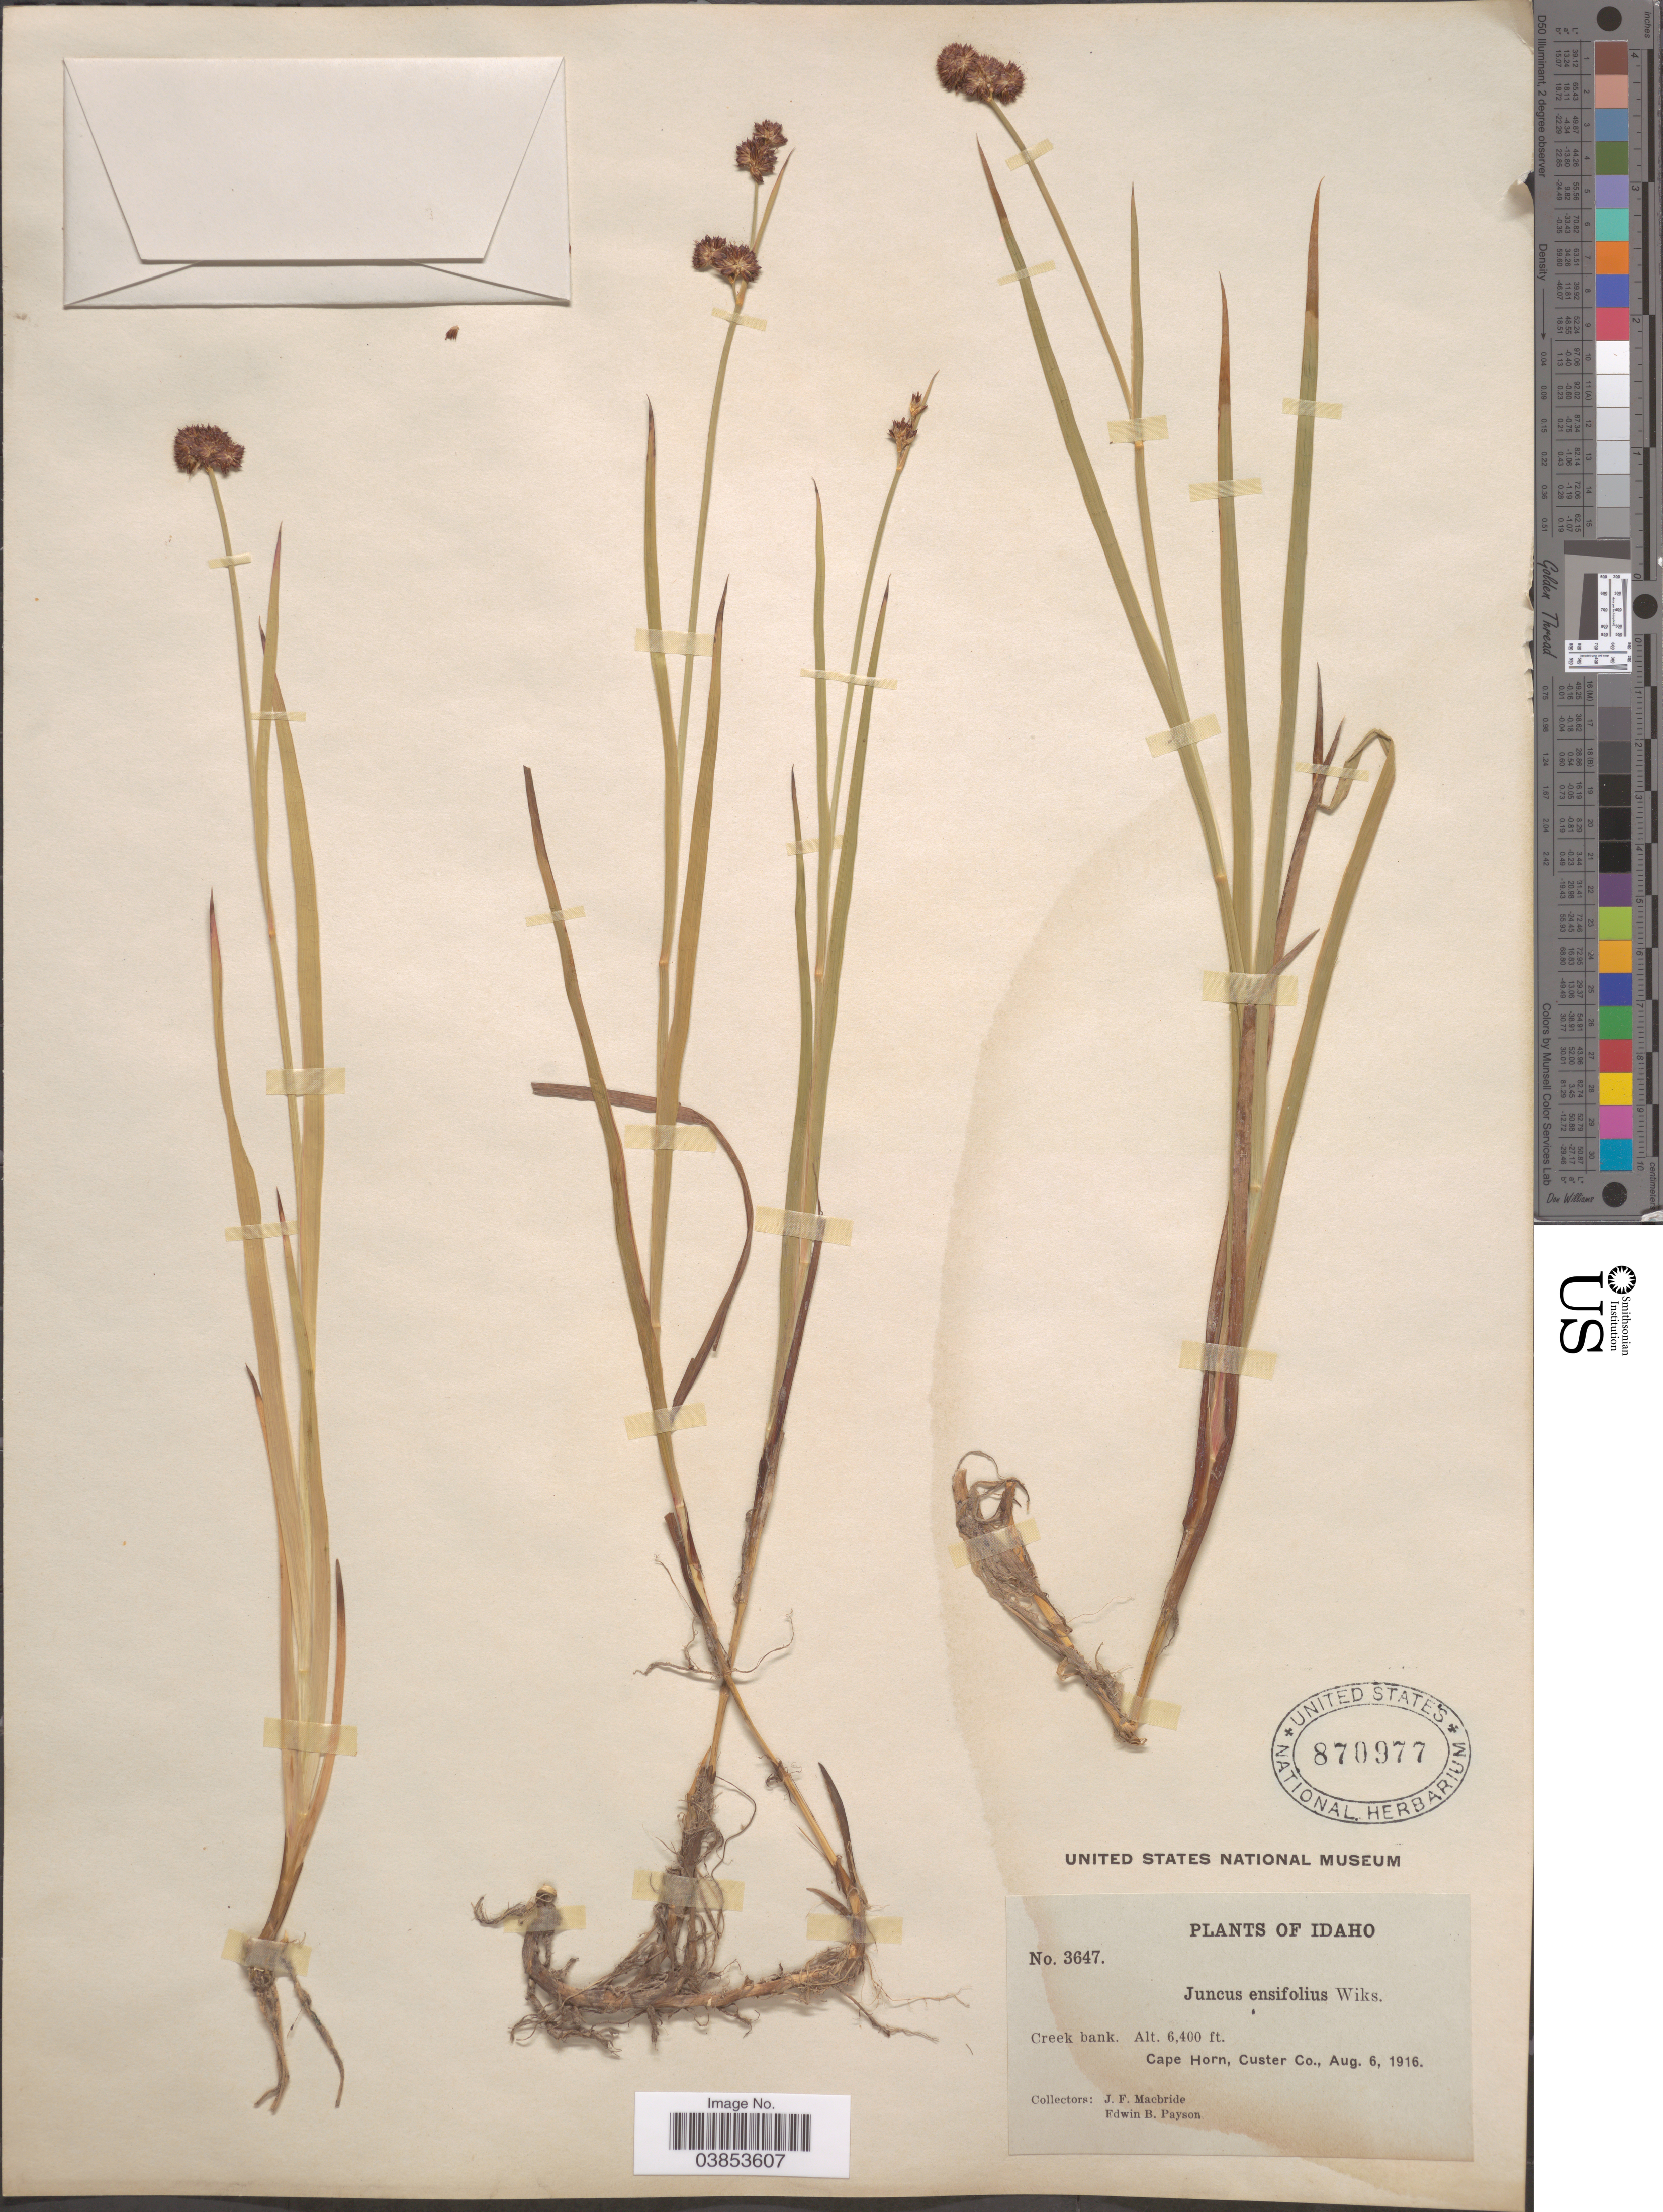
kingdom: Plantae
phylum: Tracheophyta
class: Liliopsida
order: Poales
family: Juncaceae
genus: Juncus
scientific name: Juncus ensifolius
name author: Wikstr.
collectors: J. F. Macbride & E. B. Payson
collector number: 3647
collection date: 1916-08-06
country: United States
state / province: Idaho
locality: Cape Horn, Custer Co.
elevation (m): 1951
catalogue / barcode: US 870977